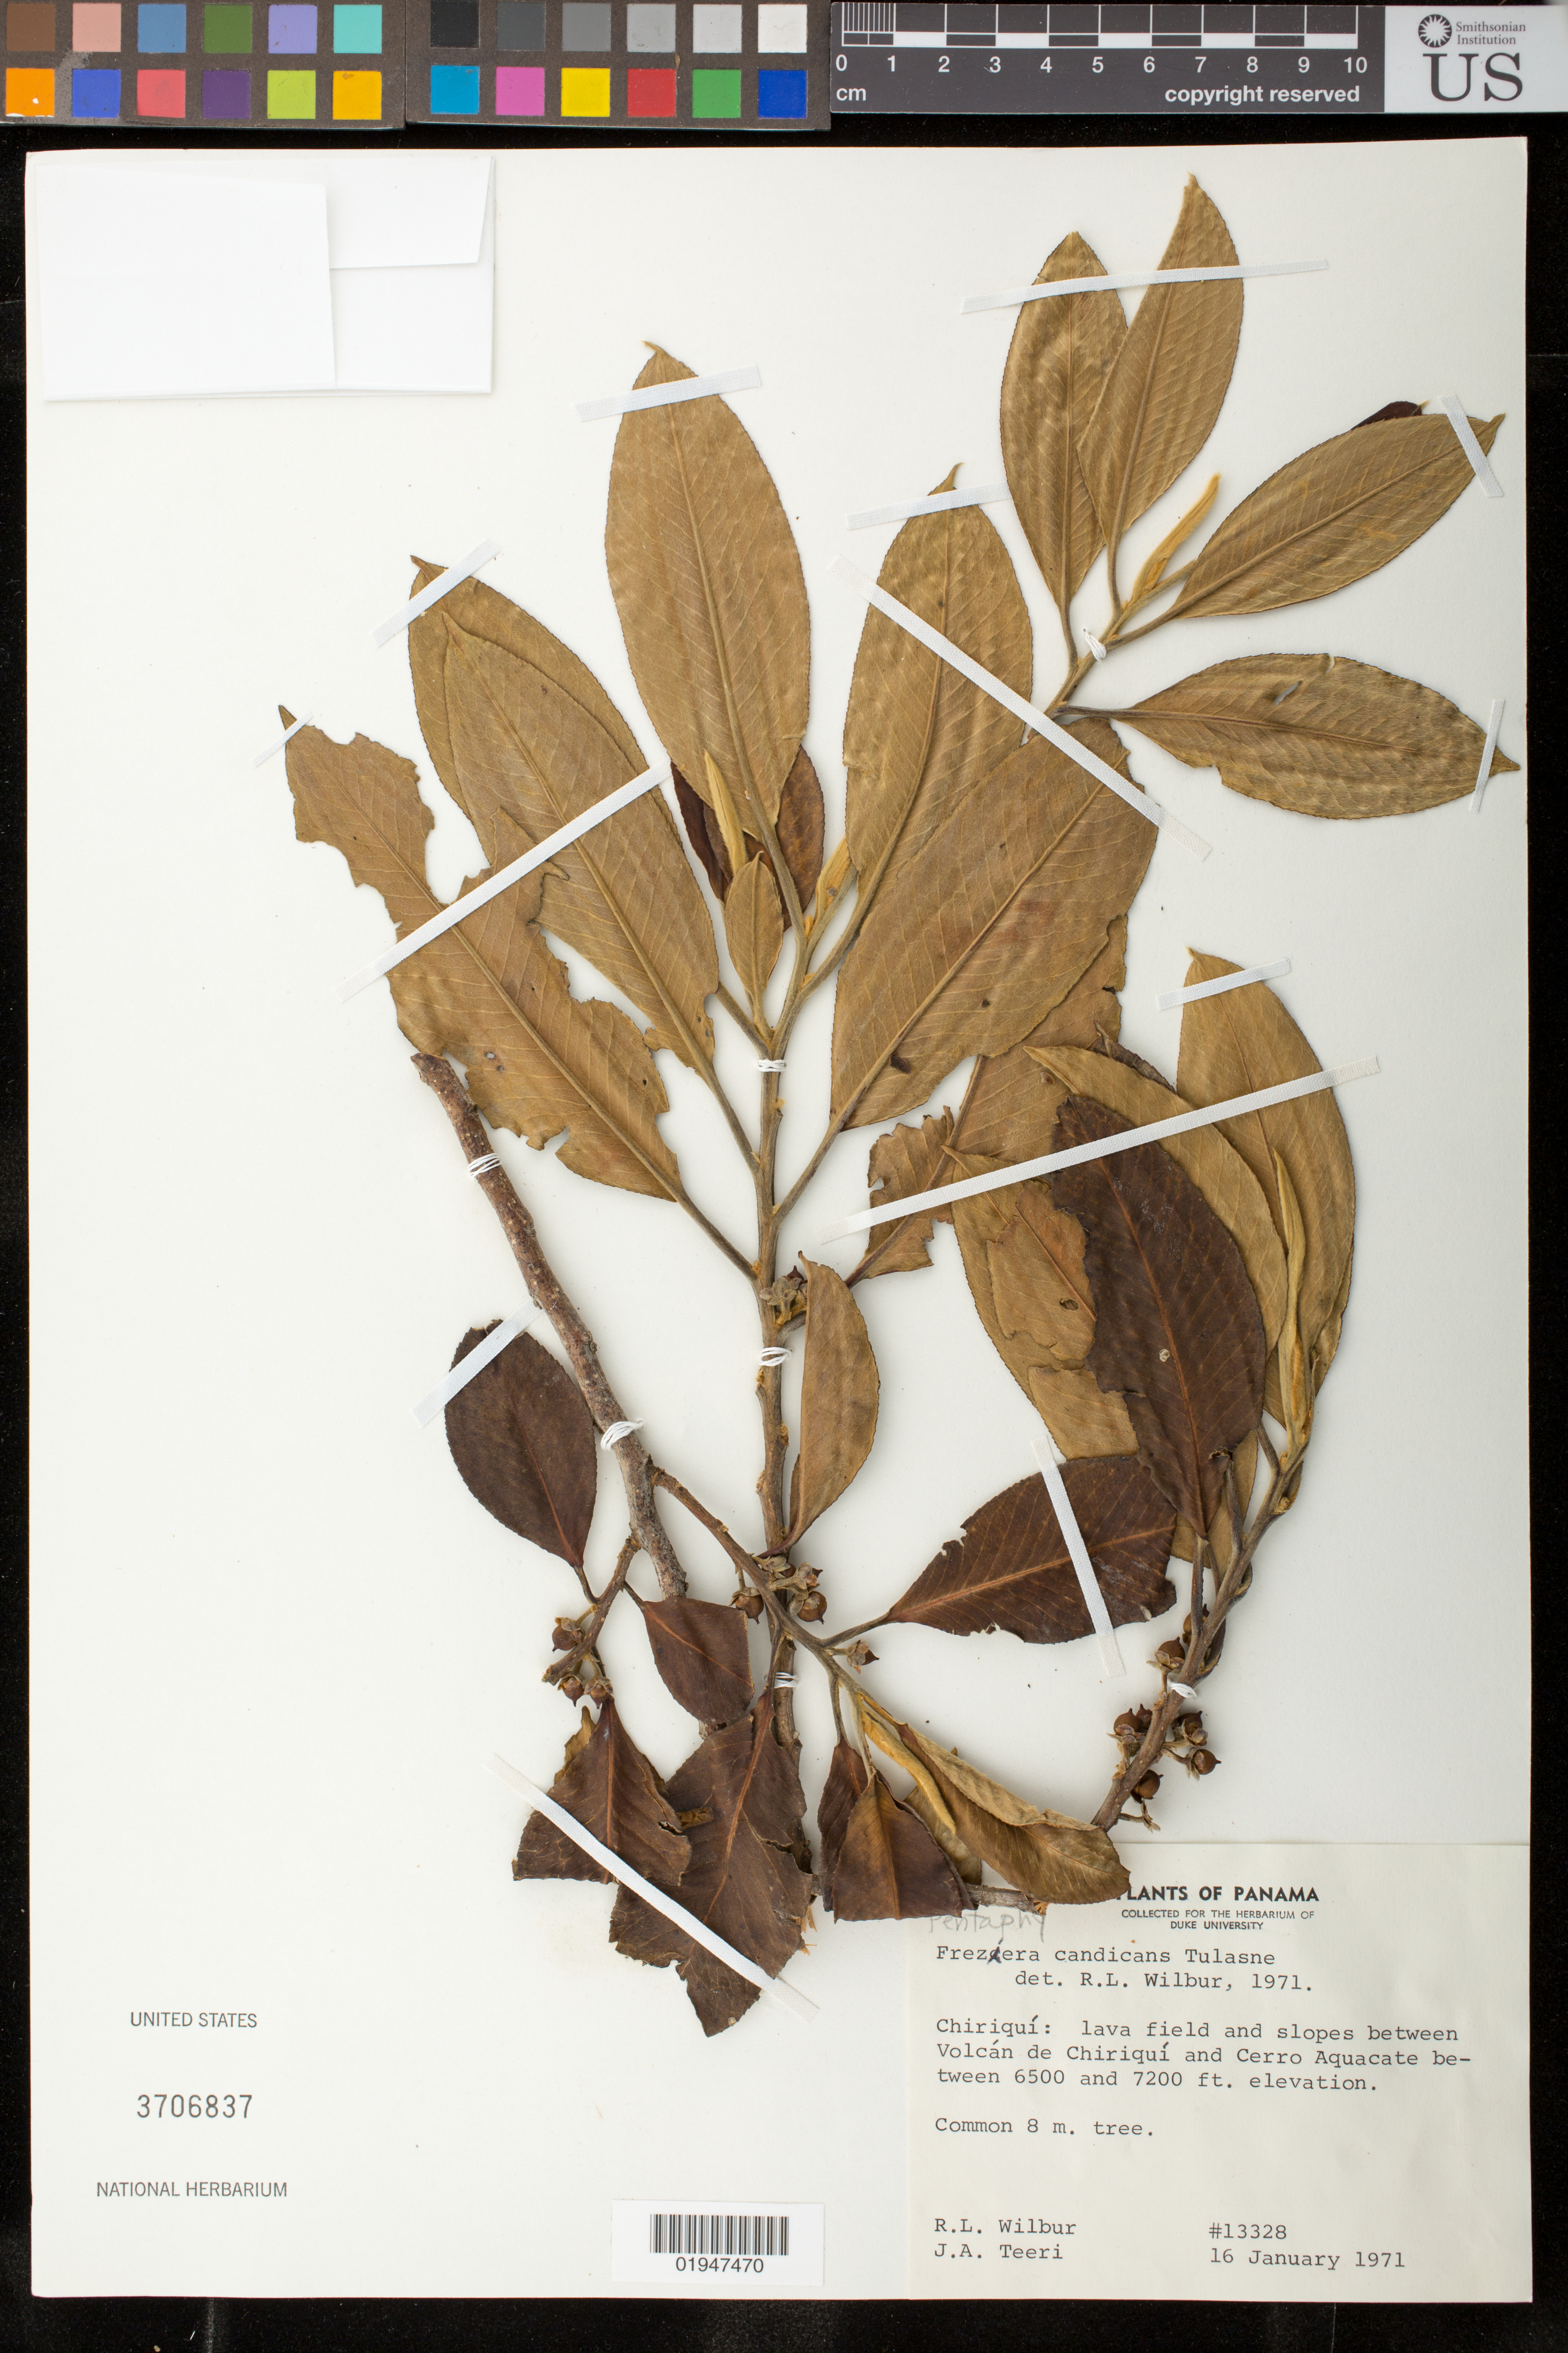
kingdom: Plantae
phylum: Tracheophyta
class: Magnoliopsida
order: Ericales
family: Pentaphylacaceae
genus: Freziera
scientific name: Freziera candicans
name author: Tul.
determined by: Wilbur, R. L.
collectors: R. L. Wilbur & J. Teeri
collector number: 13328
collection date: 1971-01-16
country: Panama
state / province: Chiriqui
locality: Between Volcán de Chiriquí and Cerro Aquacate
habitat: Lava field and slopes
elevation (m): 1981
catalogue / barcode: US 3706837